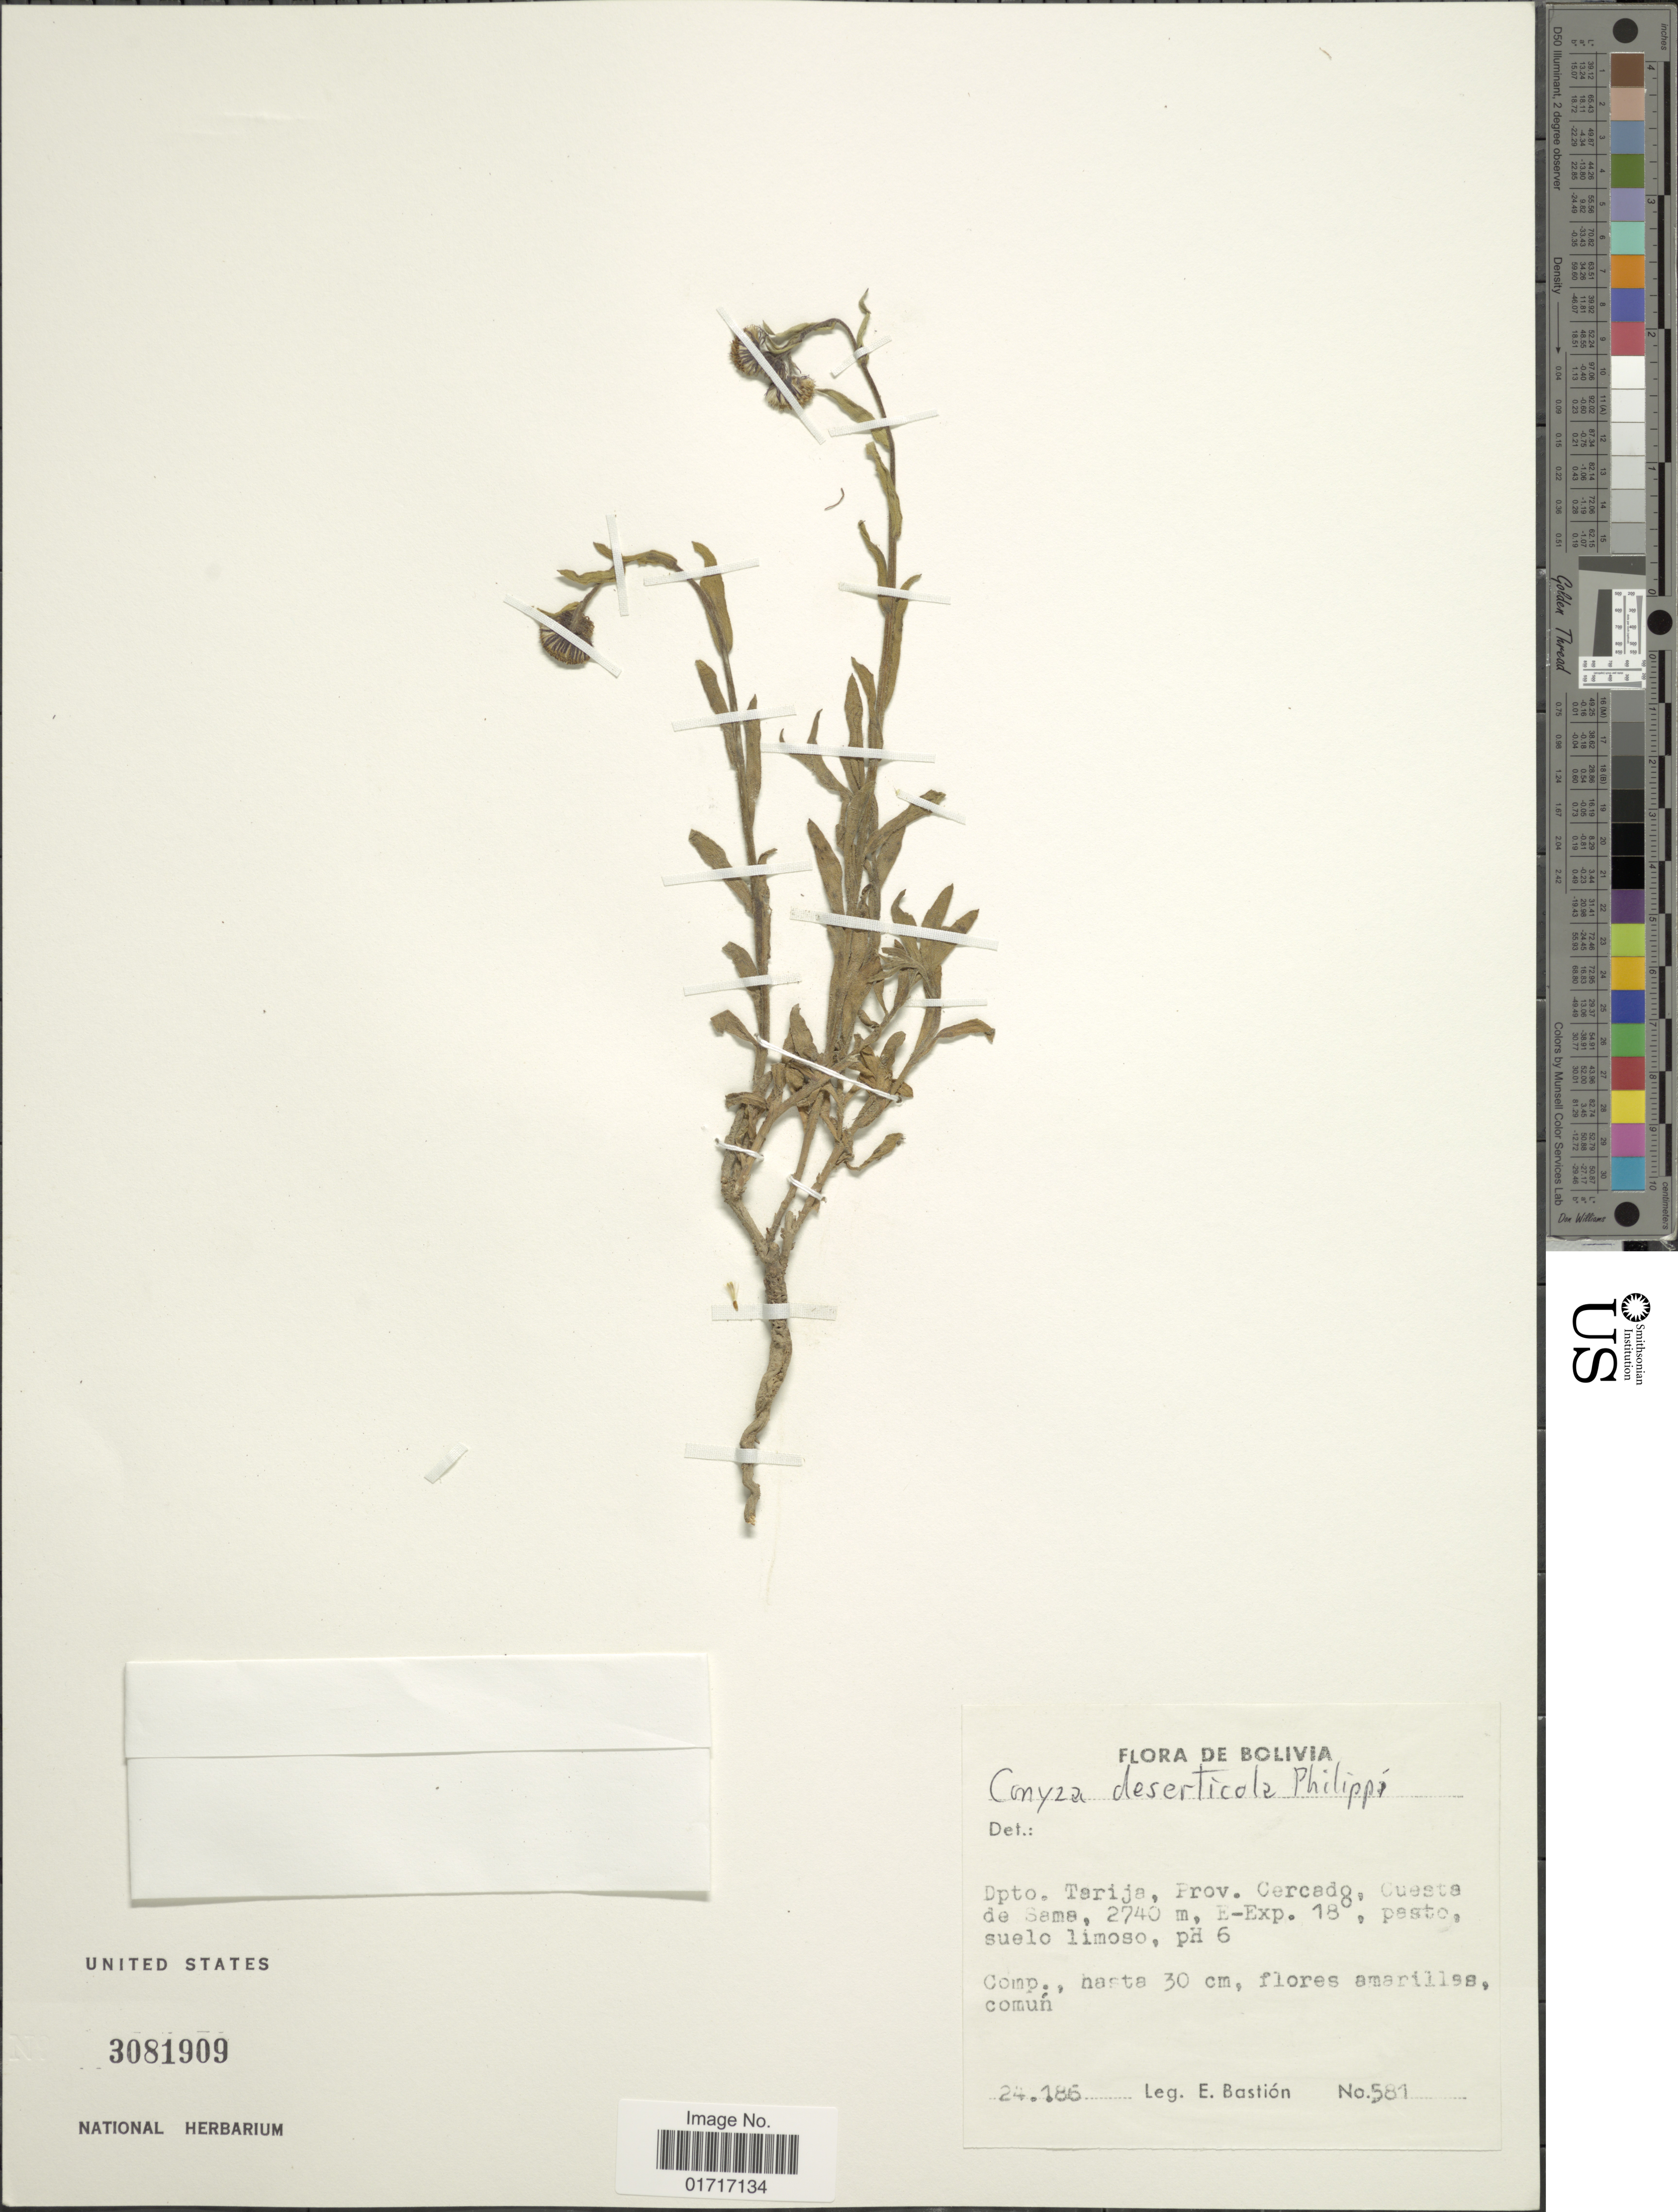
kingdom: Plantae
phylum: Tracheophyta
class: Magnoliopsida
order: Asterales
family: Asteraceae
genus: Conyza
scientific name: Conyza deserticola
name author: Phil.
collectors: E. Bastion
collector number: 581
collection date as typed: Transcribed d/m/y: 24/1/86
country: Bolivia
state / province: Tarija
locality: Dpto. Tarija, Prov. Cercado. Cuesta de Sama. E-Exp.18º, pesto suelo limoso.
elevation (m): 2740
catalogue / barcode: US 3081909